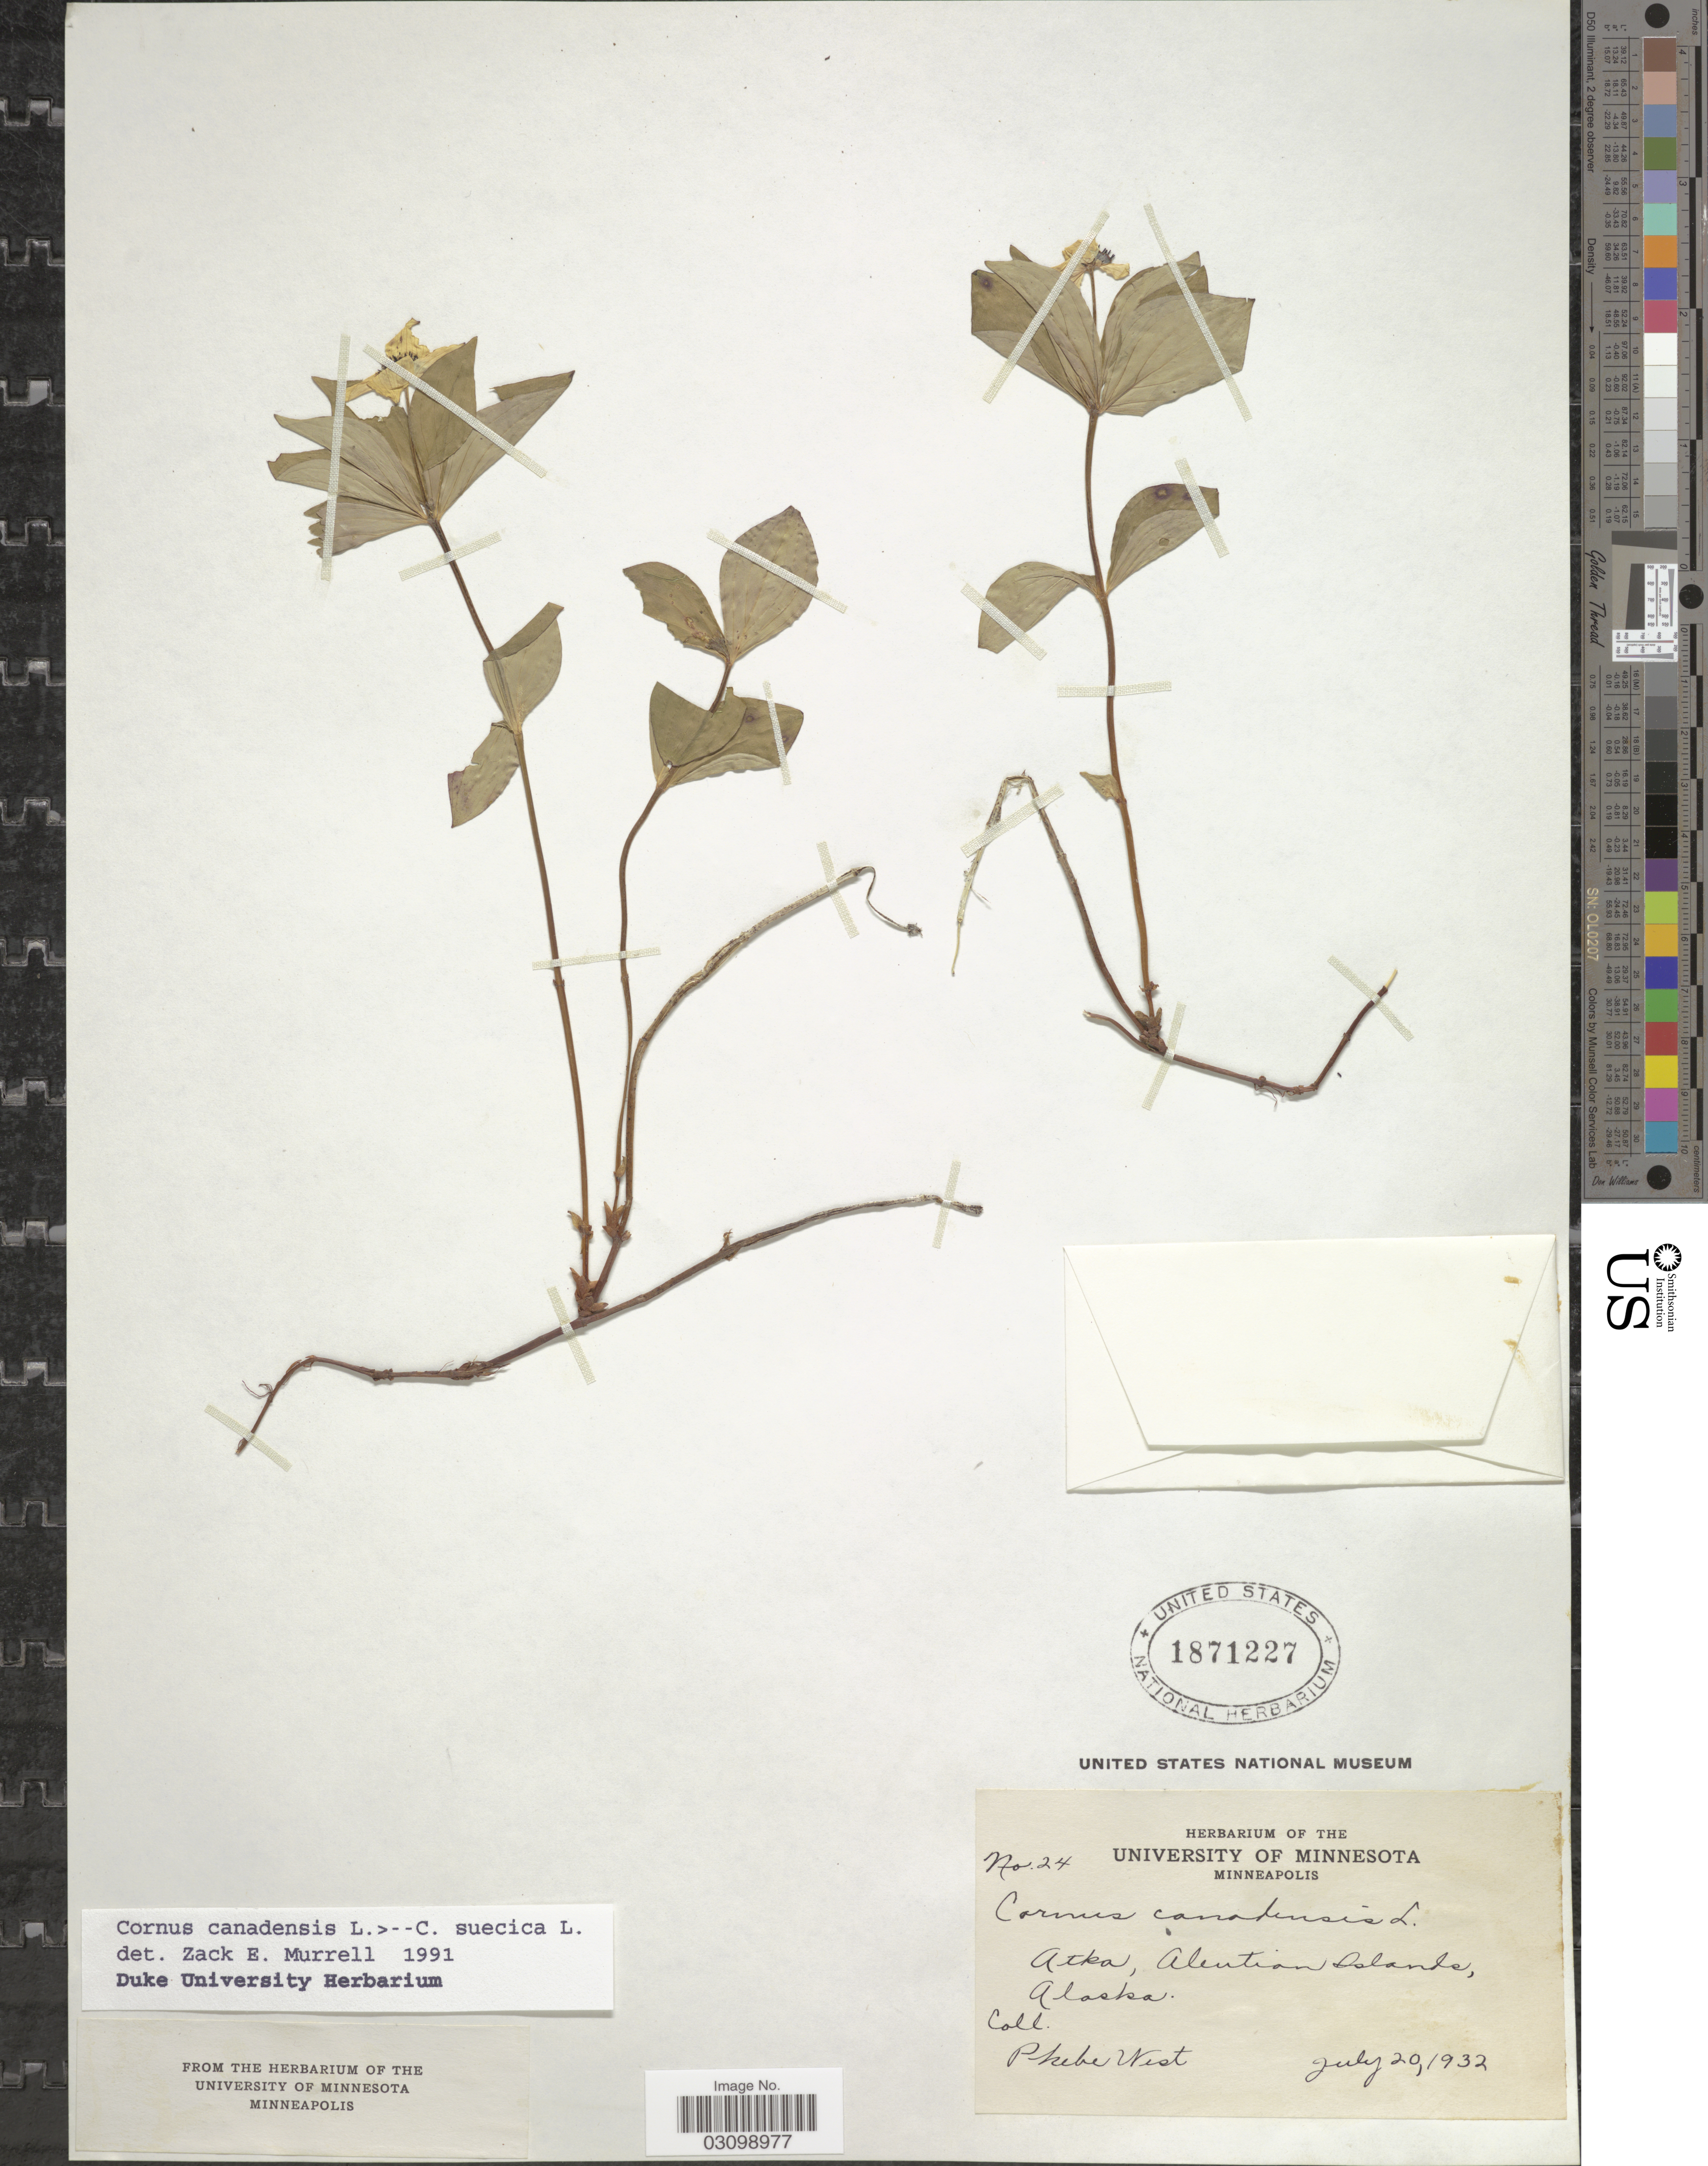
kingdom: Plantae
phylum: Tracheophyta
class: Magnoliopsida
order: Cornales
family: Cornaceae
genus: Cornus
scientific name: Cornus sp.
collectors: P. West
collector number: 24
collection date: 1932-07-20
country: United States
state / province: Alaska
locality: Atka, Aleution Islands.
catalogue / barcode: US 1871227